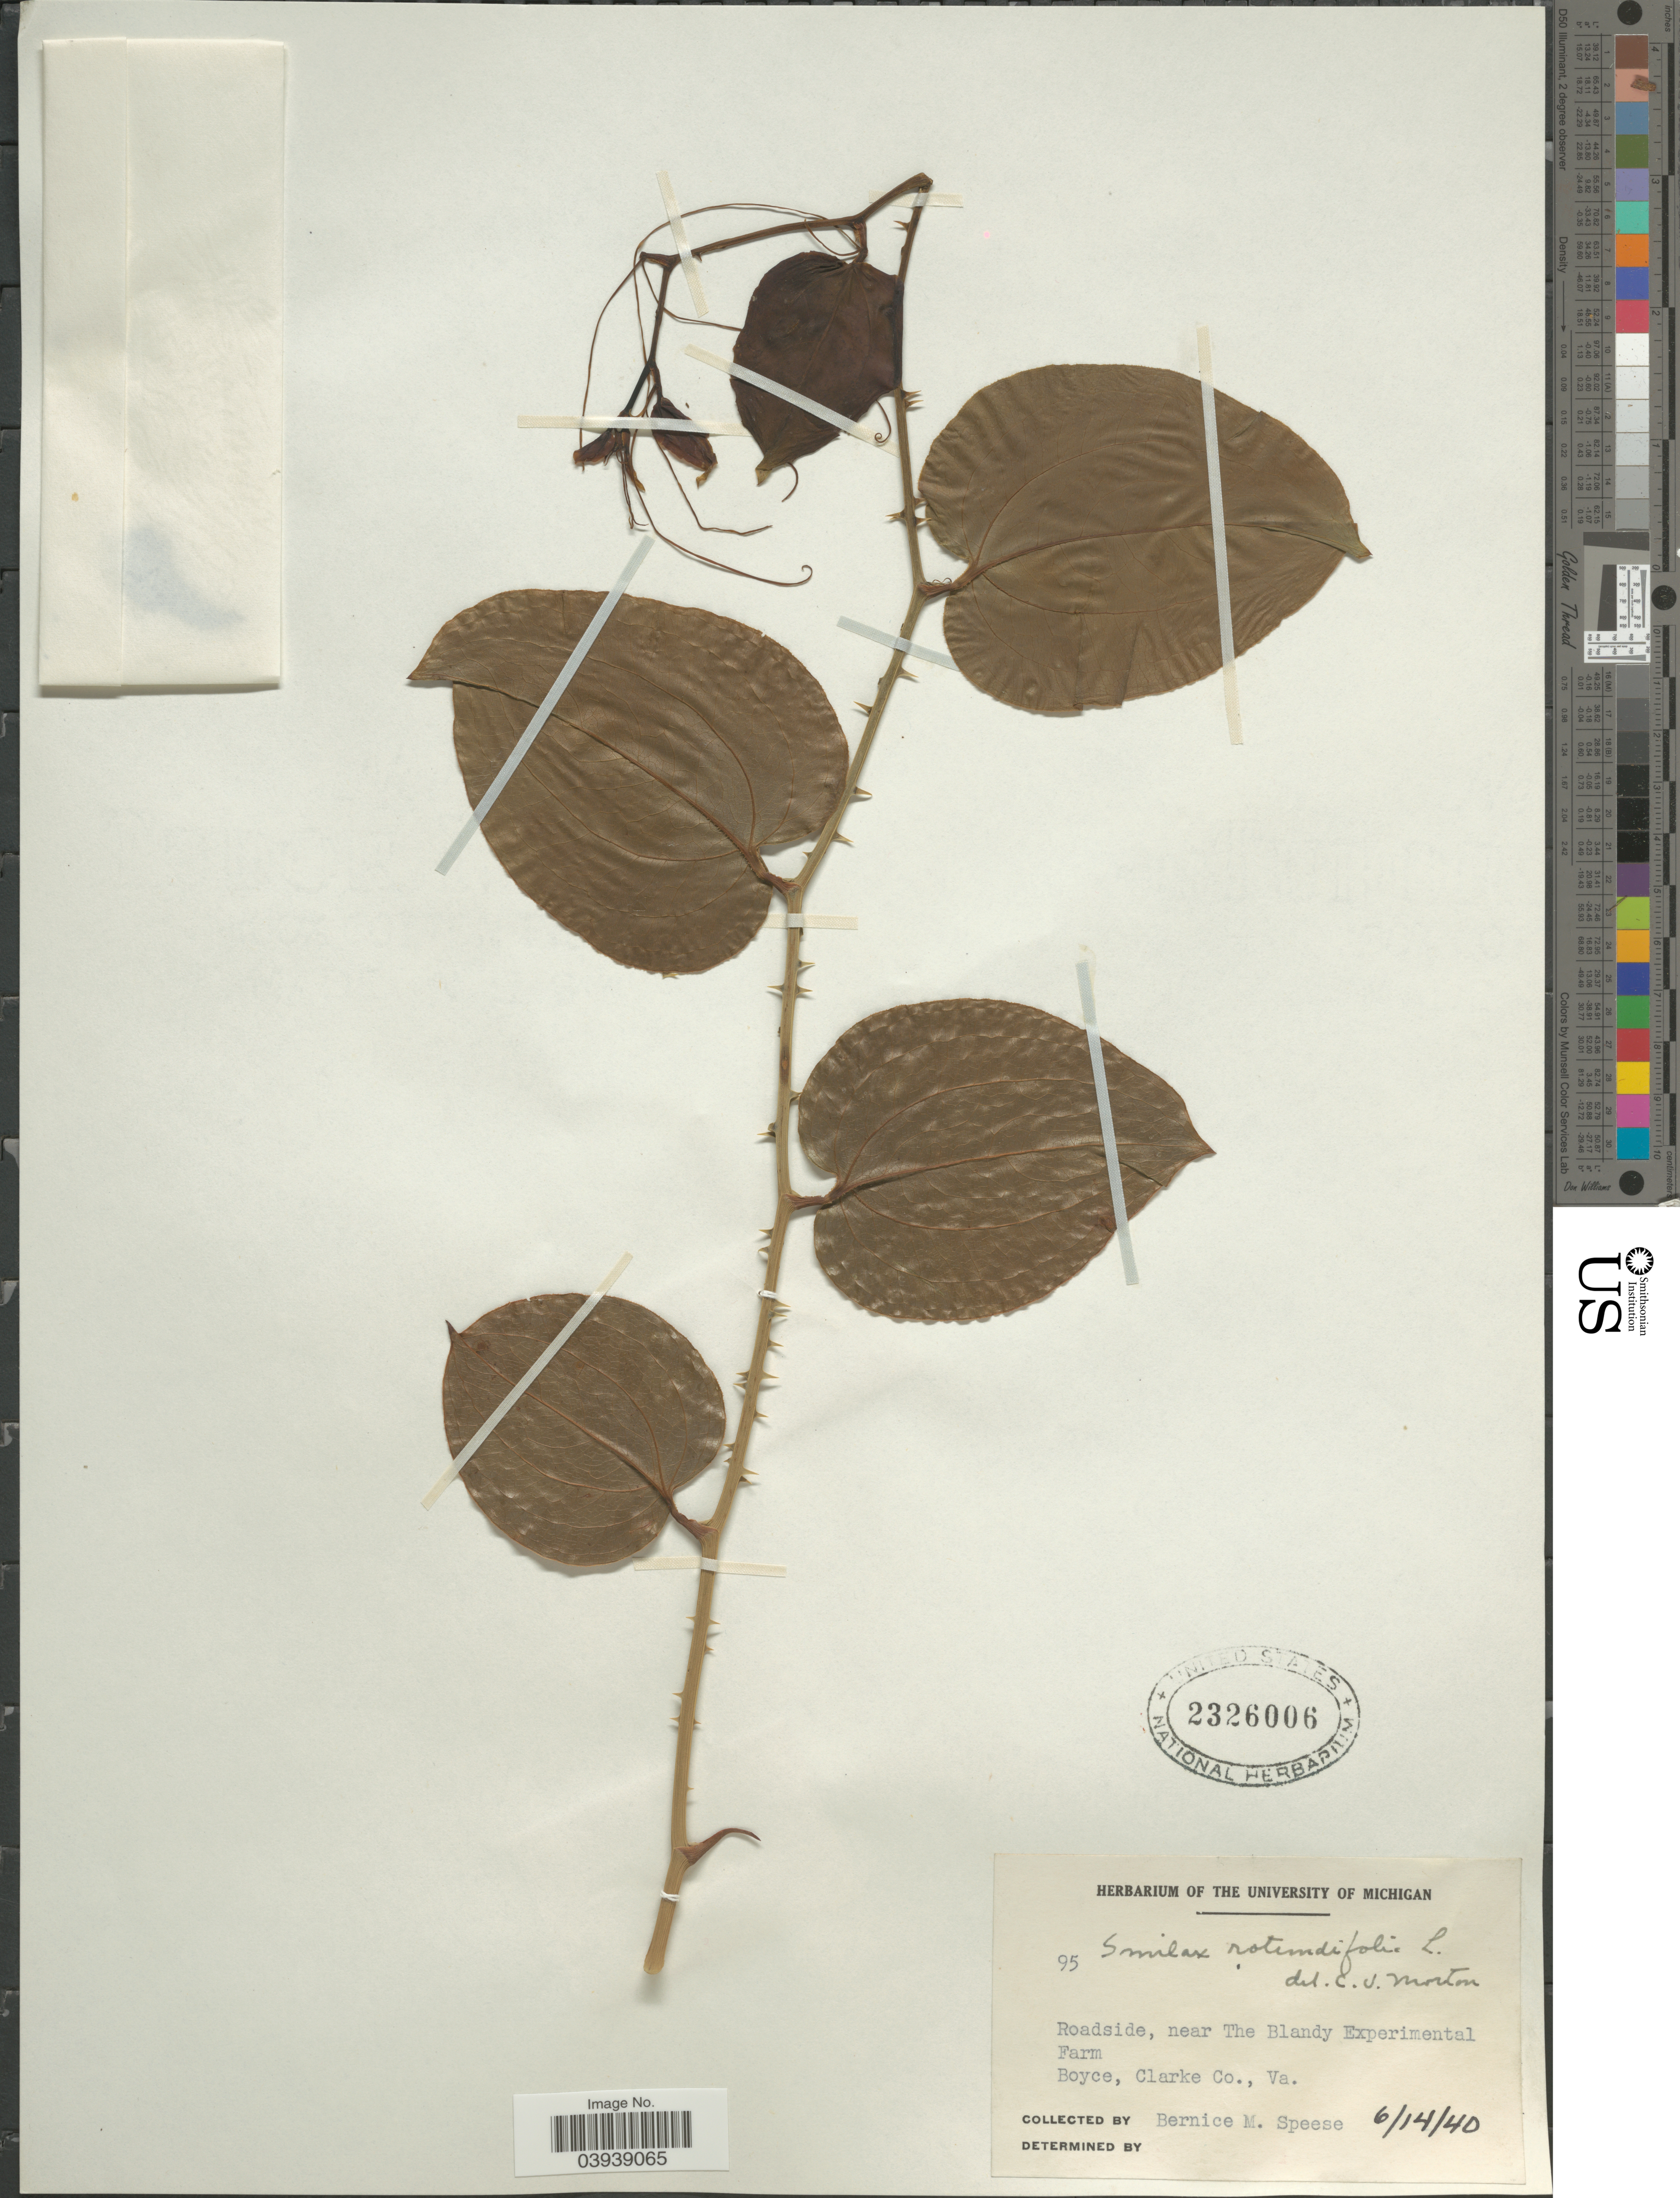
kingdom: Plantae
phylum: Tracheophyta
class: Liliopsida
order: Liliales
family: Smilacaceae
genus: Smilax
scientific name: Smilax rotundifolia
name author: L.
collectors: B. Speese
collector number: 95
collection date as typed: Transcribed d/m/y: 14/6/40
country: United States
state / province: Virginia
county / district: Clarke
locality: Roadside, near The Blandy Experimental Farm. Boyce, Clarke Co.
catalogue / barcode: US 2326006